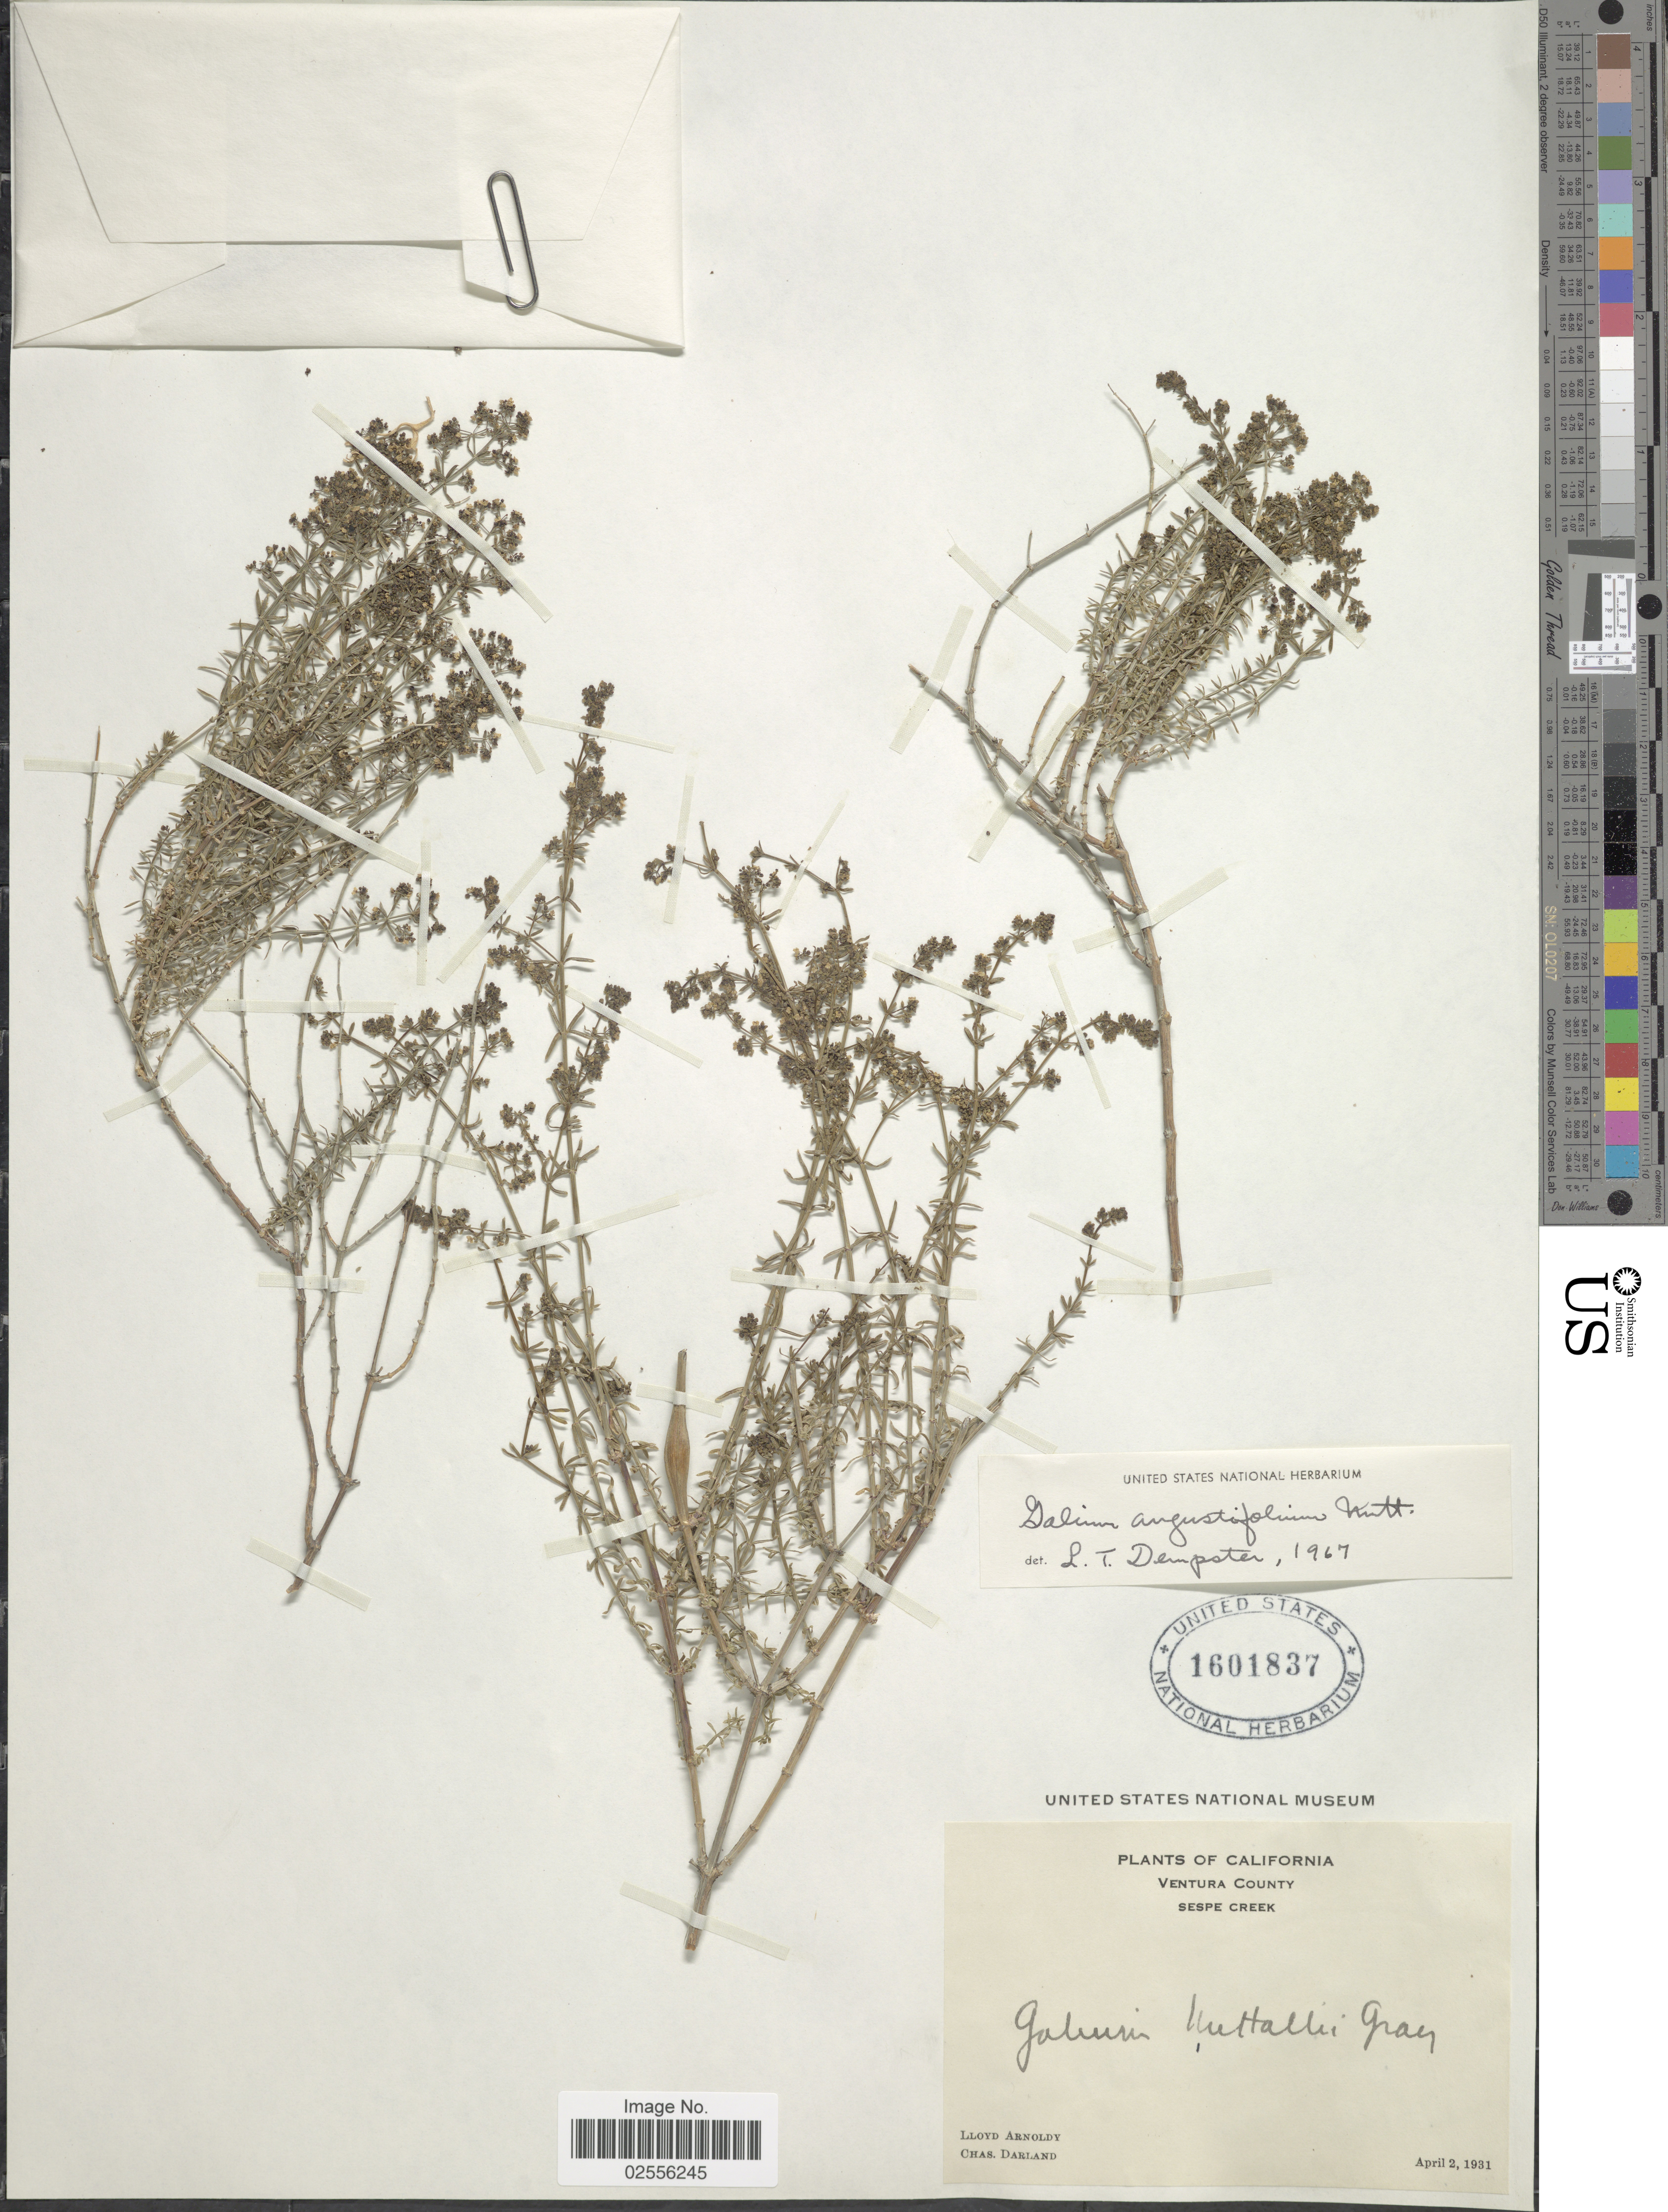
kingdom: Plantae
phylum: Tracheophyta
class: Magnoliopsida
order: Gentianales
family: Rubiaceae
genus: Galium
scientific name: Galium angustifolium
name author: Nutt.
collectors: L. Arnoldy & C. Darland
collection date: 1931-04-02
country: United States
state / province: California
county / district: Ventura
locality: Ventura County. Sespe Creek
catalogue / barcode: US 1601837